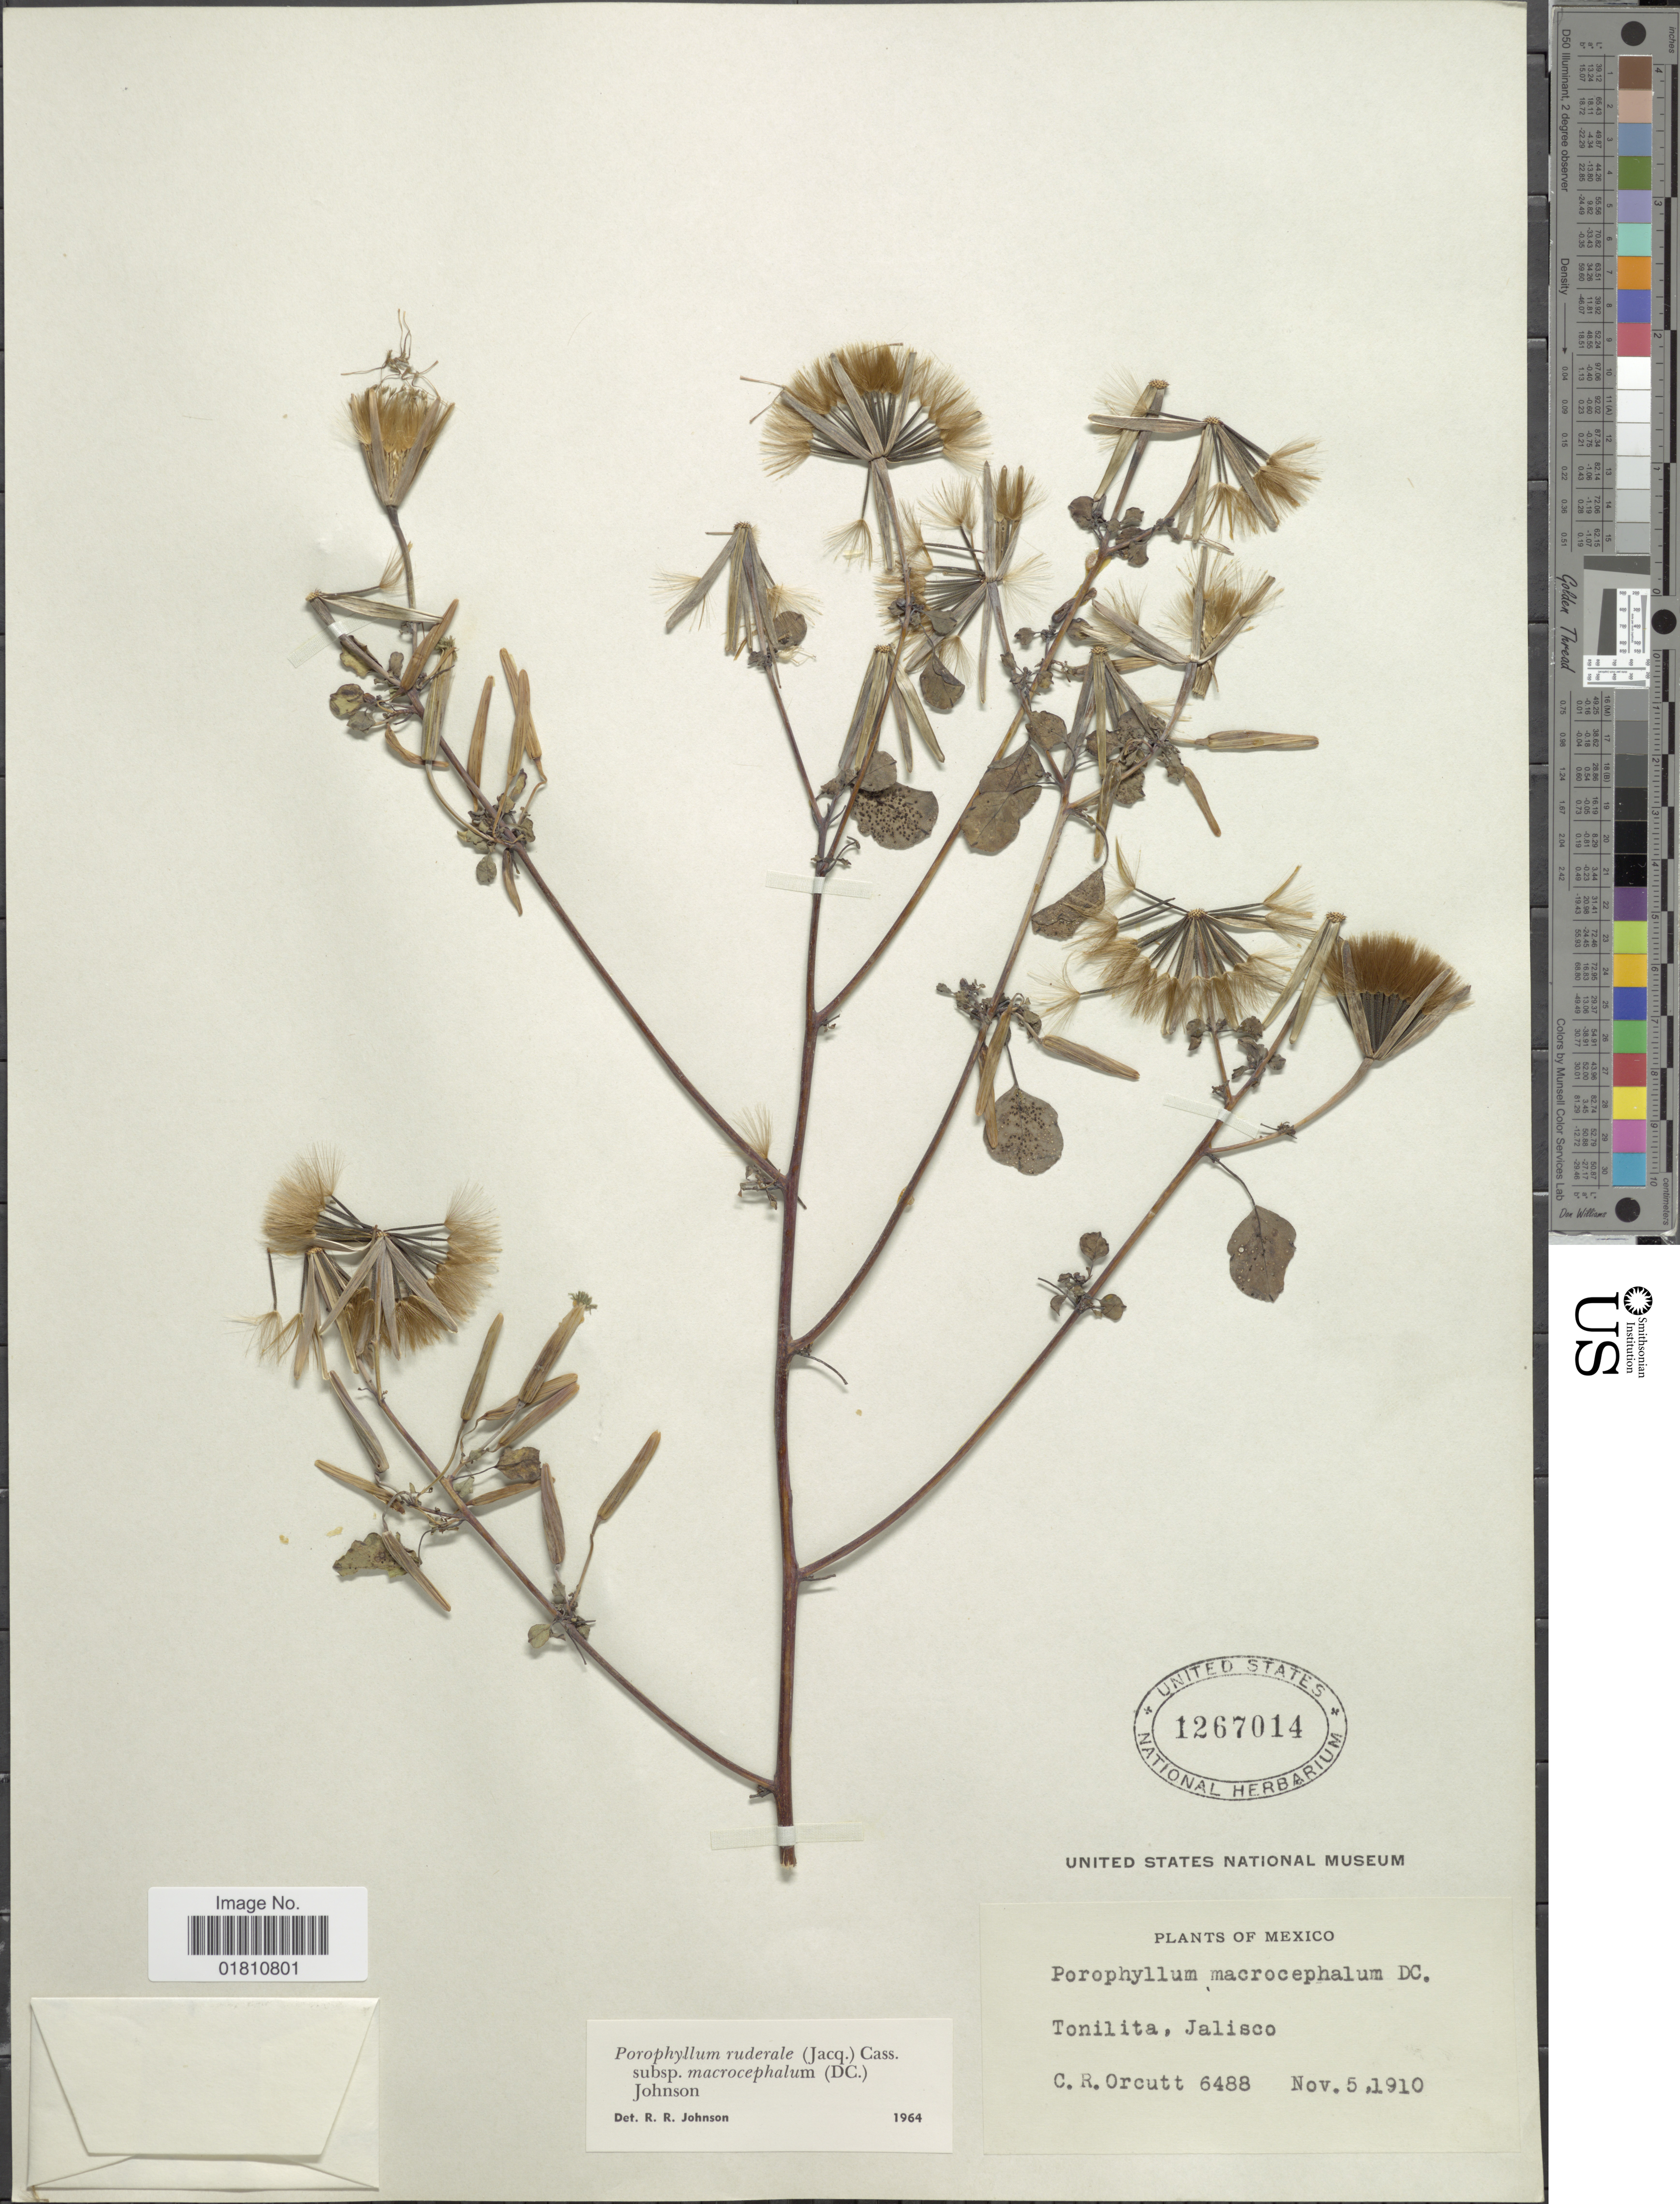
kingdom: Plantae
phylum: Tracheophyta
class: Magnoliopsida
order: Asterales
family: Asteraceae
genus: Porophyllum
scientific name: Porophyllum ruderale subsp. macrocephalum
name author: (DC.) R.R. Johnson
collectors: C. R. Orcutt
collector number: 6488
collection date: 1910-11-05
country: Mexico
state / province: Jalisco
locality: Tonilita.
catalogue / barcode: US 1267014